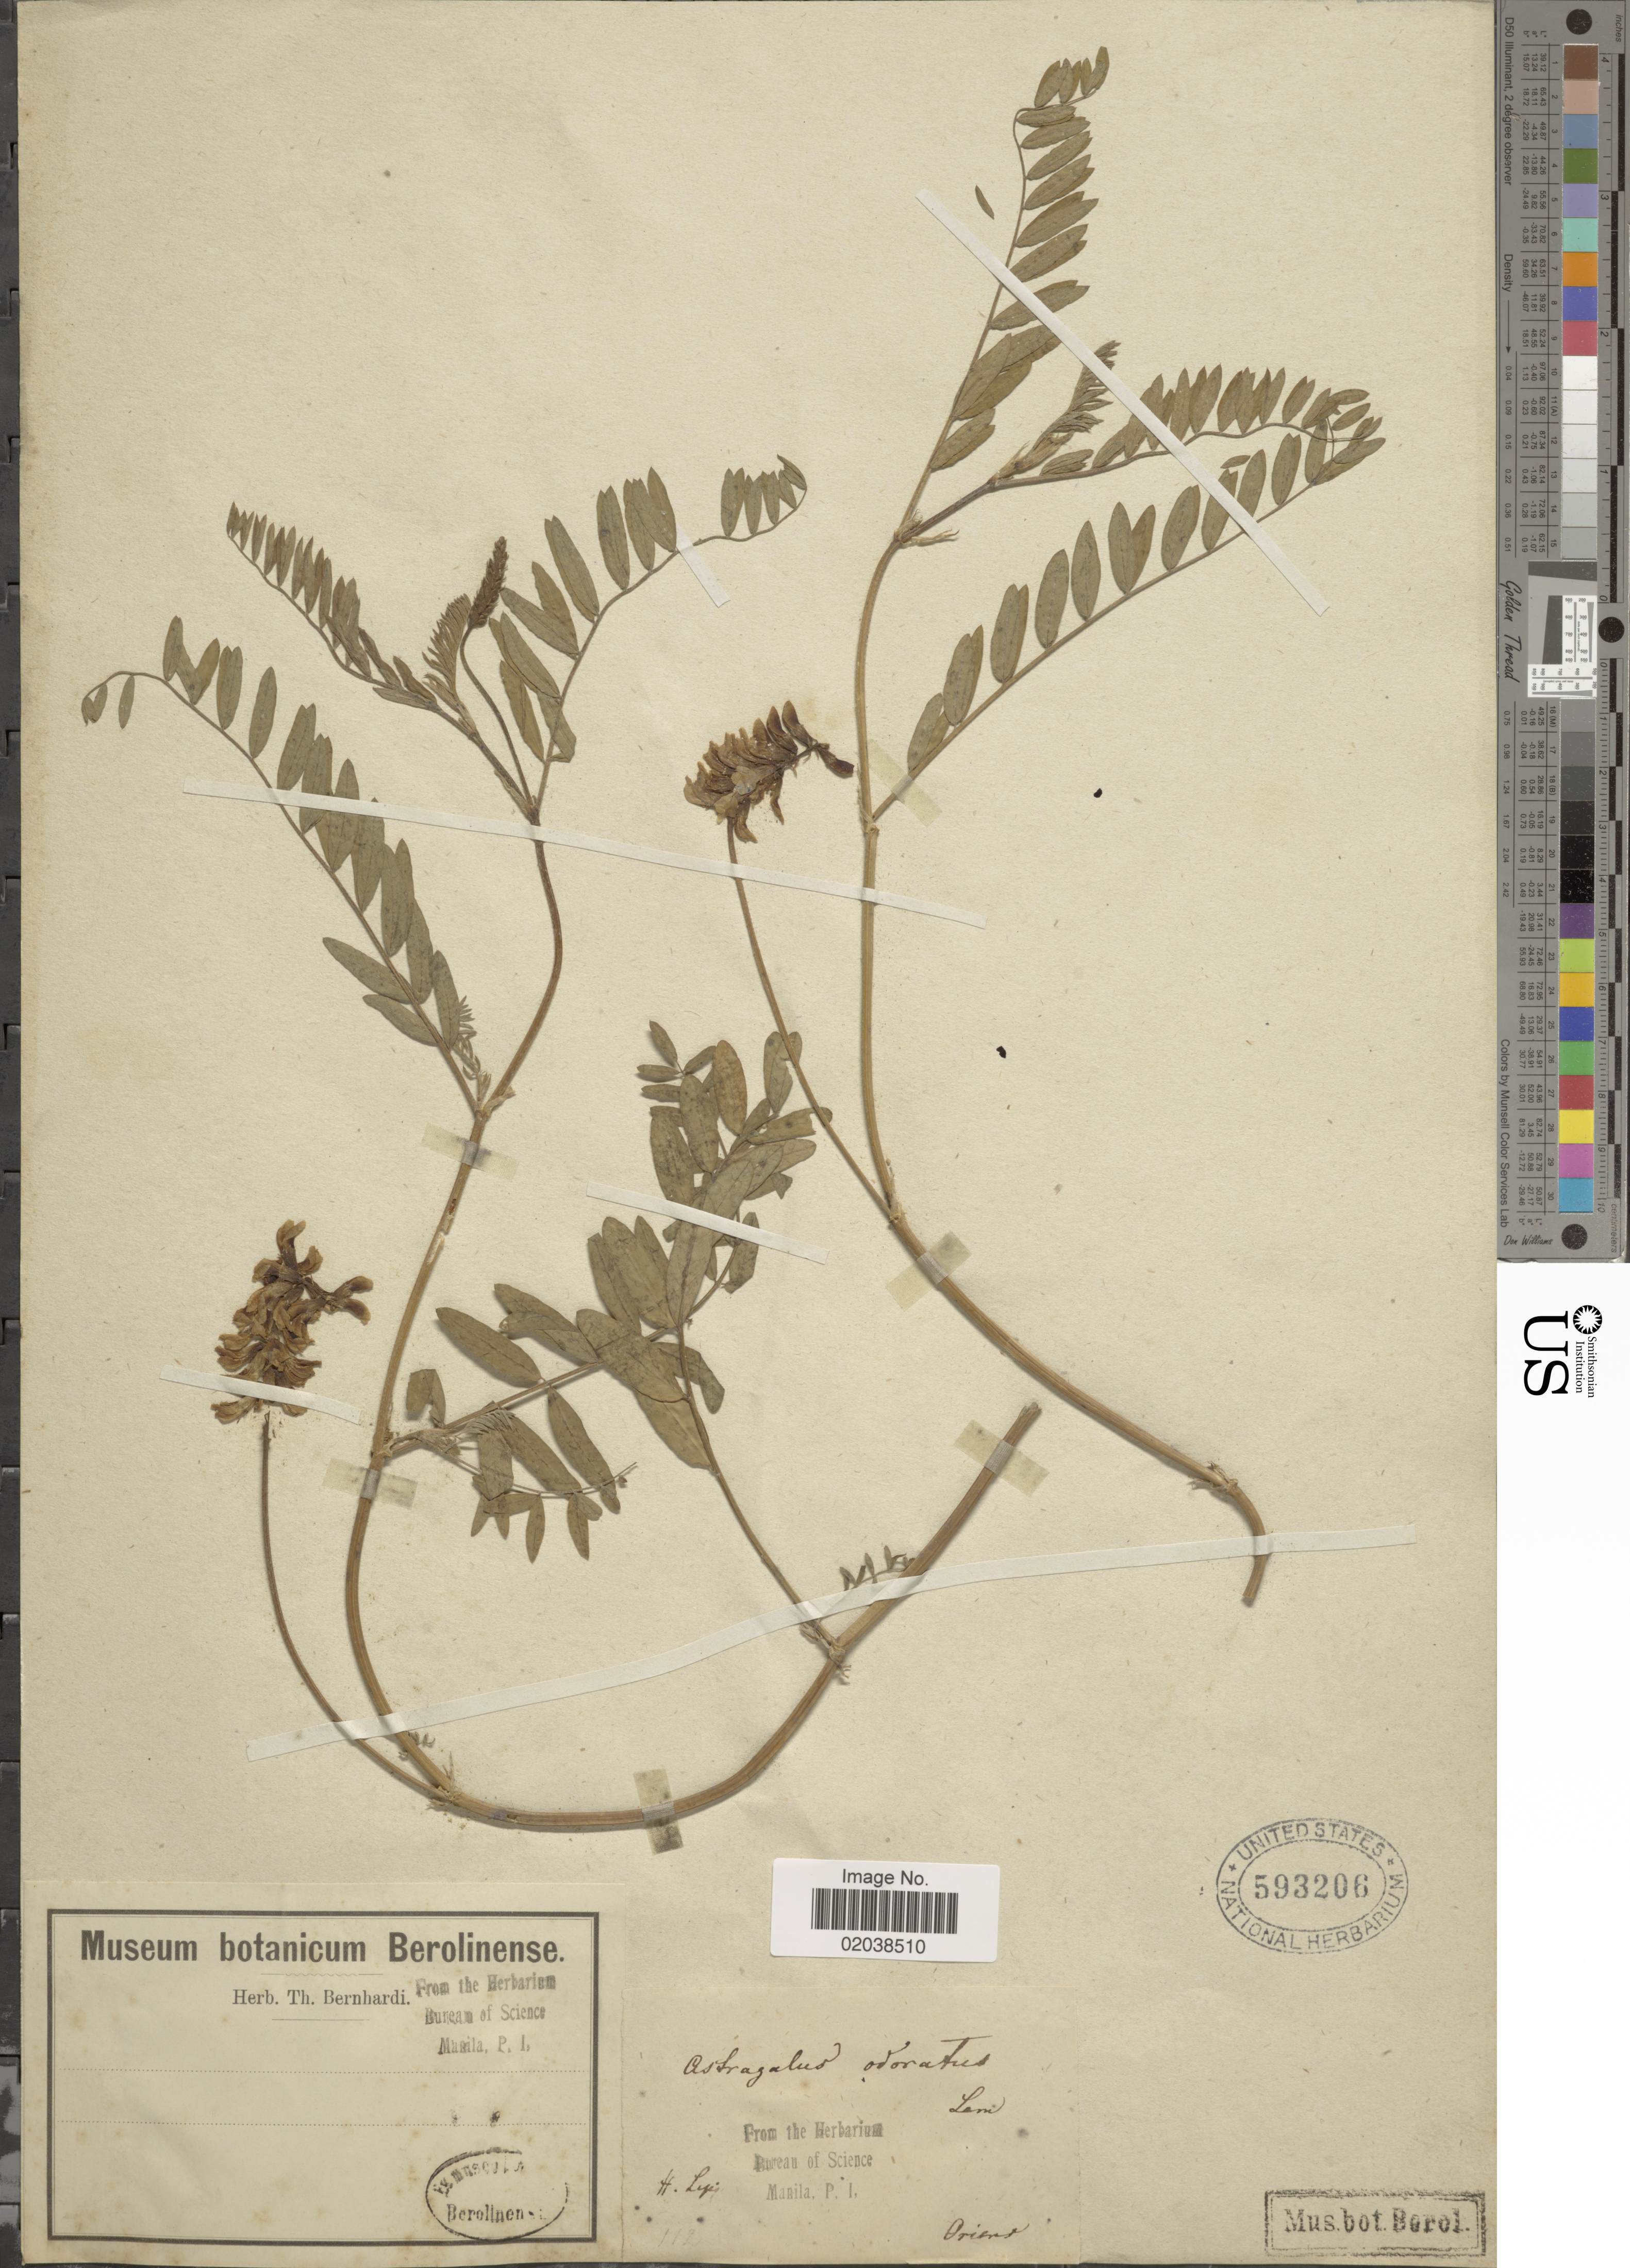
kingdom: Plantae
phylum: Tracheophyta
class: Magnoliopsida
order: Fabales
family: Fabaceae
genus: Astragalus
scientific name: Astragalus odoratus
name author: Lam.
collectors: ex herb. Bernhardi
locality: H. Lyo. Orient [interpreted]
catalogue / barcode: US 293206